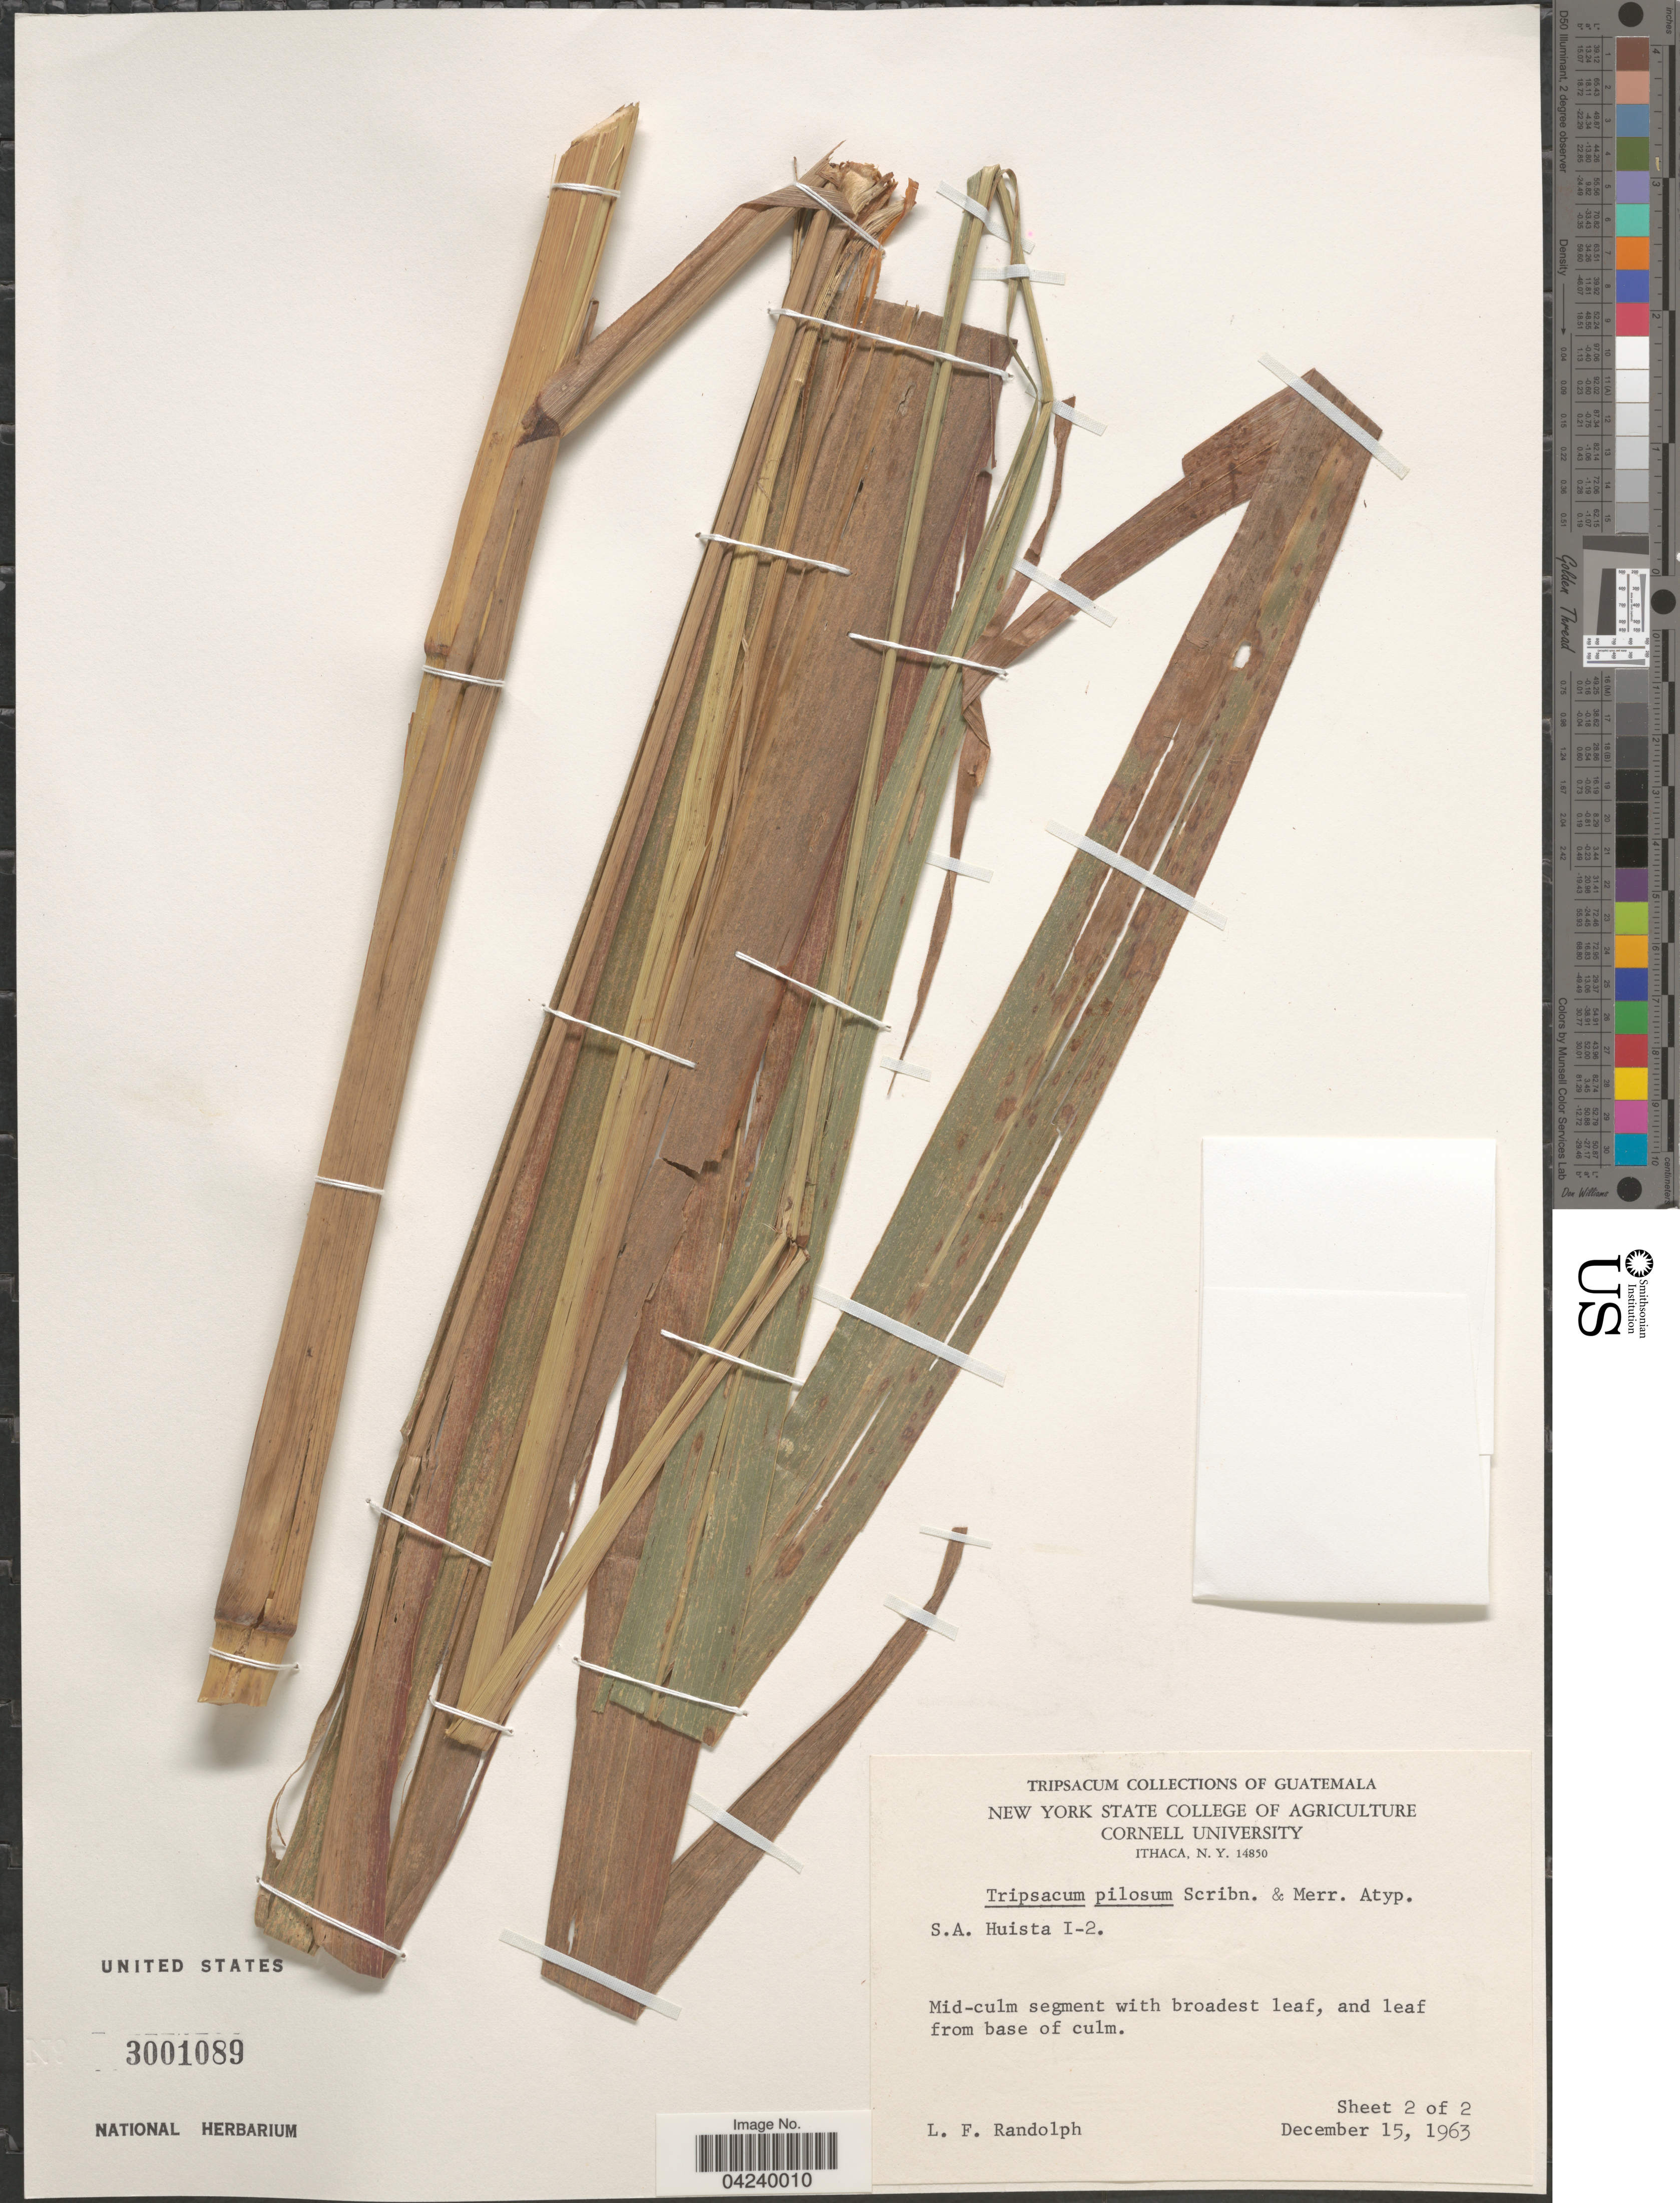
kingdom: Plantae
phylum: Tracheophyta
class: Liliopsida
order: Poales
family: Poaceae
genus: Tripsacum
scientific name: Tripsacum pilosum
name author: Scribn. & Merr.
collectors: L. F. Randolph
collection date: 1963-12-15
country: Guatemala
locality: S.A. Huista I-2 [unsure placement].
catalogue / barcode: US 3001089